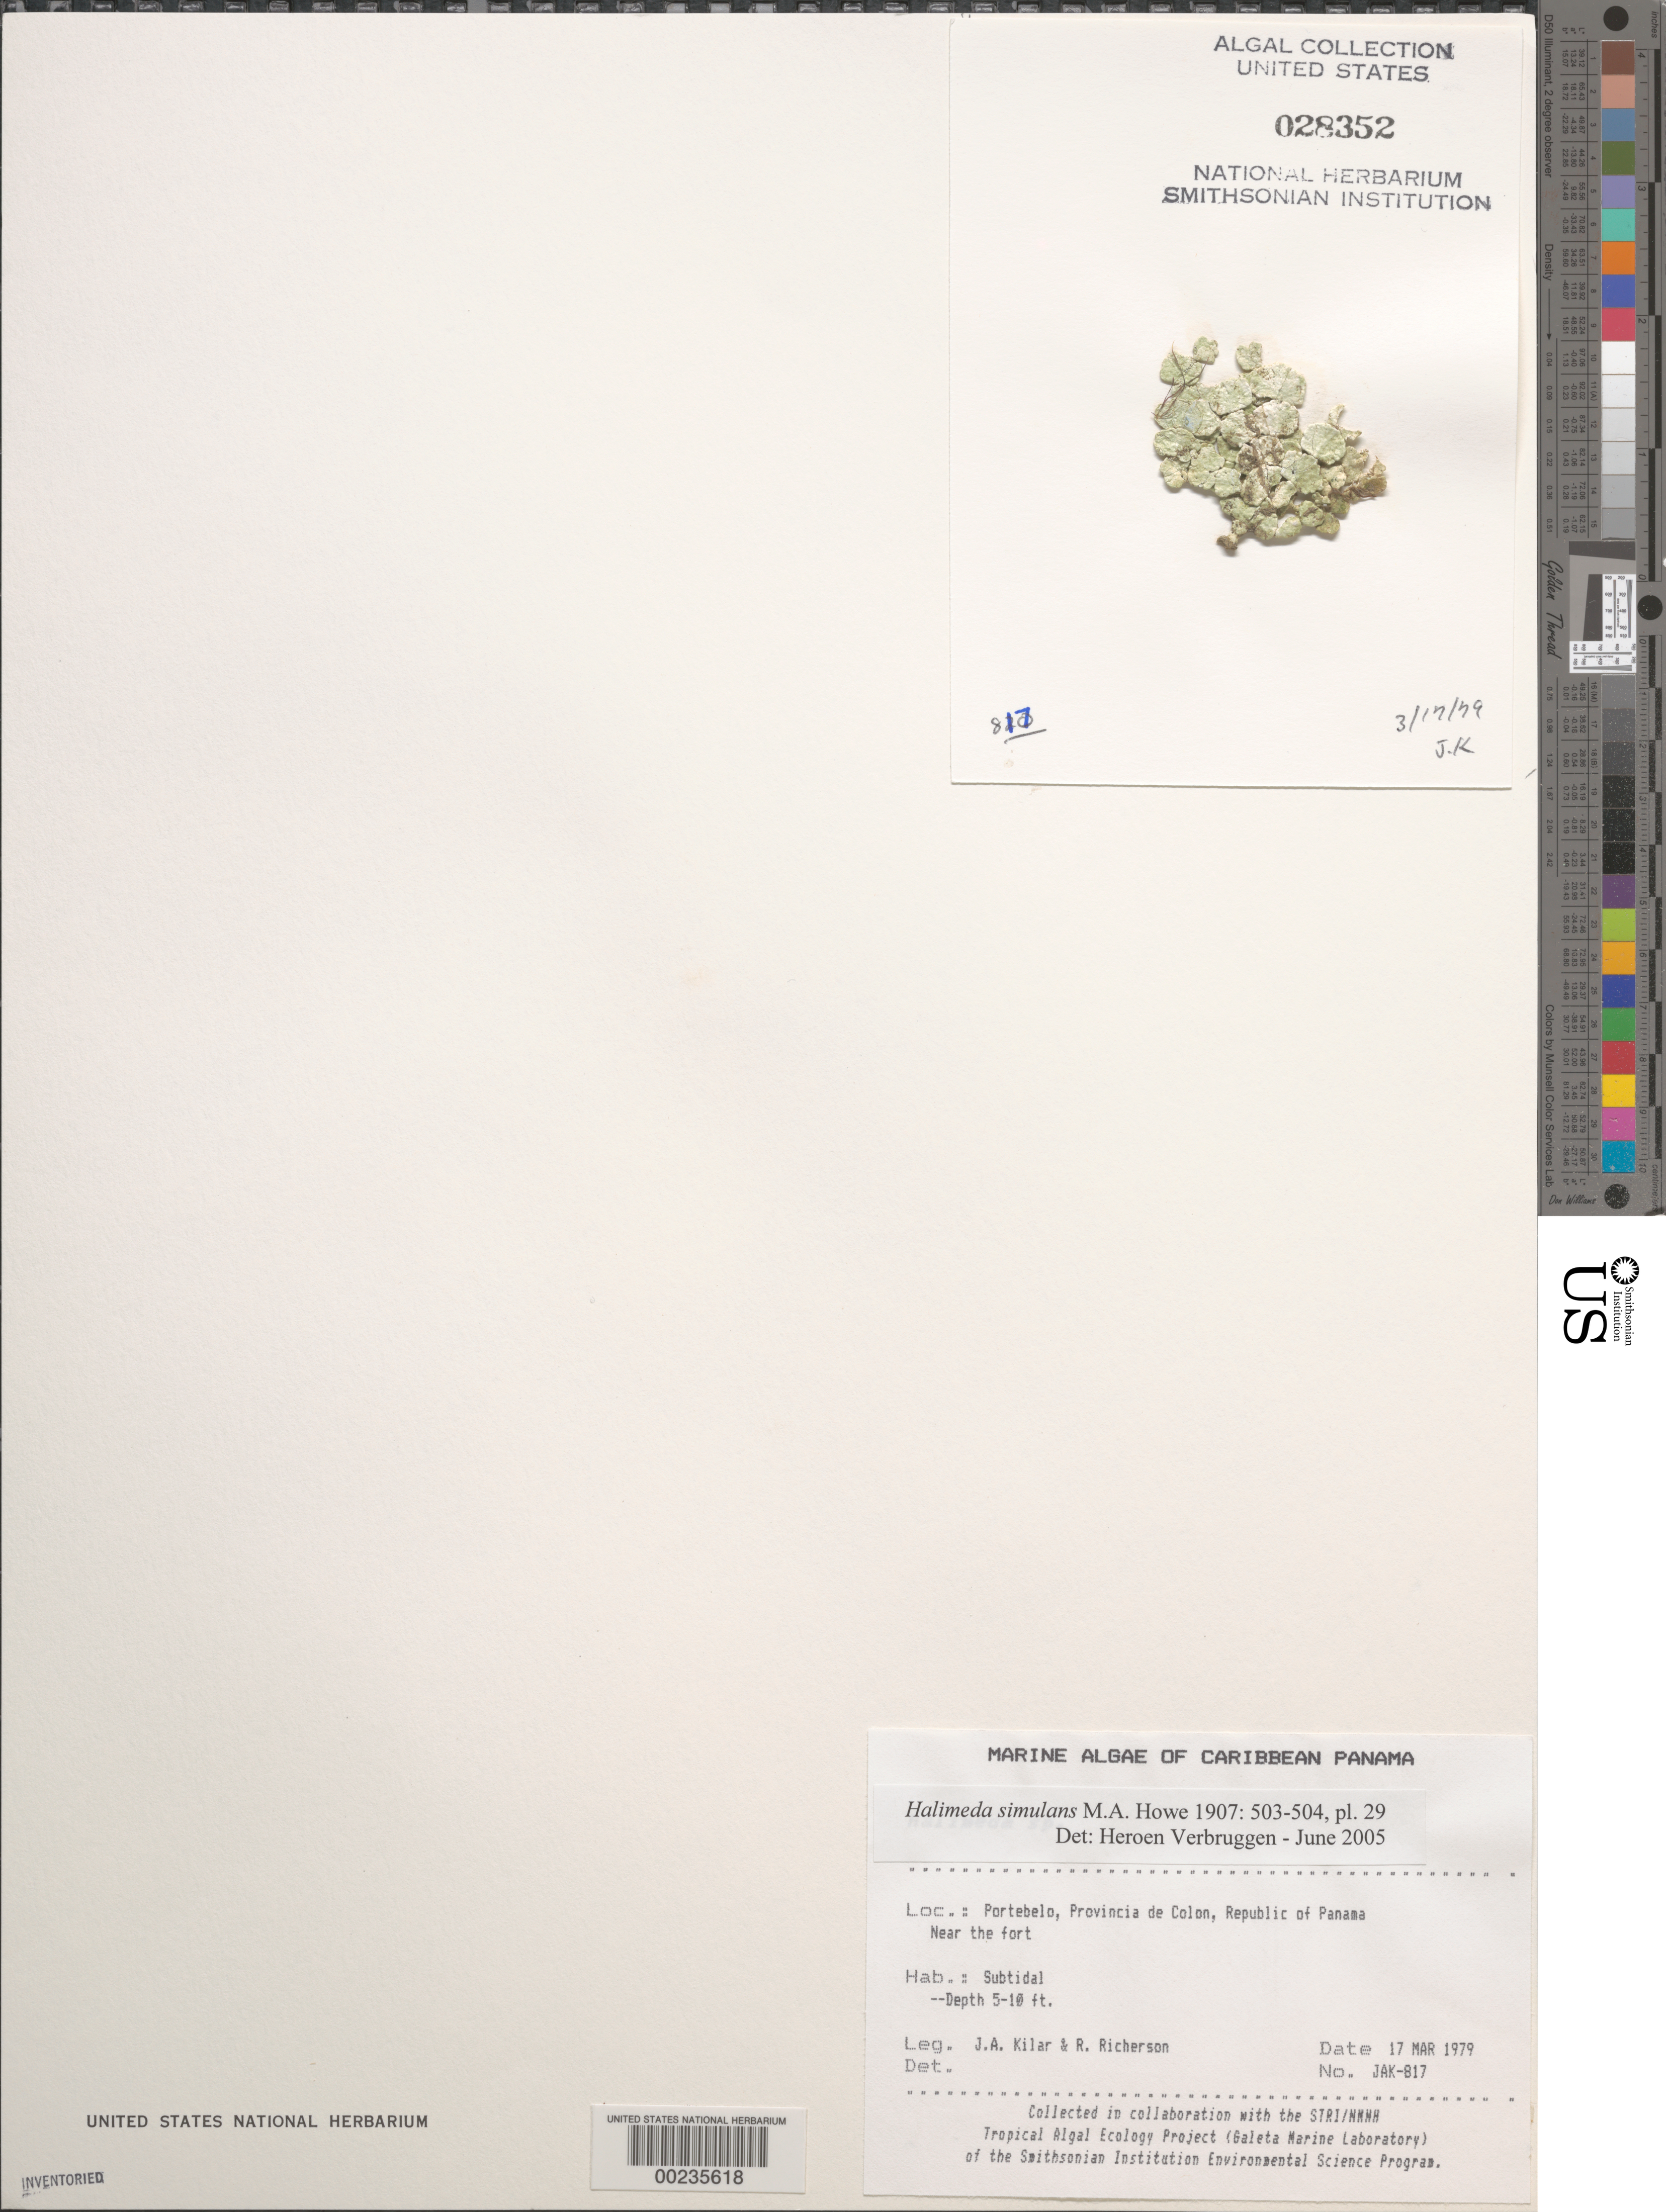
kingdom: Plantae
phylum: Chlorophyta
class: Ulvophyceae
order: Bryopsidales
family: Halimedaceae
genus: Halimeda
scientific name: Halimeda simulans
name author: M. Howe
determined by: Verbruggen, H.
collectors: J. A. Kilar & R. Richerson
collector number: JAK-817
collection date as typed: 17 Mar 1979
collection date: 1979-03-17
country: Panama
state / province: Colón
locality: Portebelo, near the Fort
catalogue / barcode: US 28352